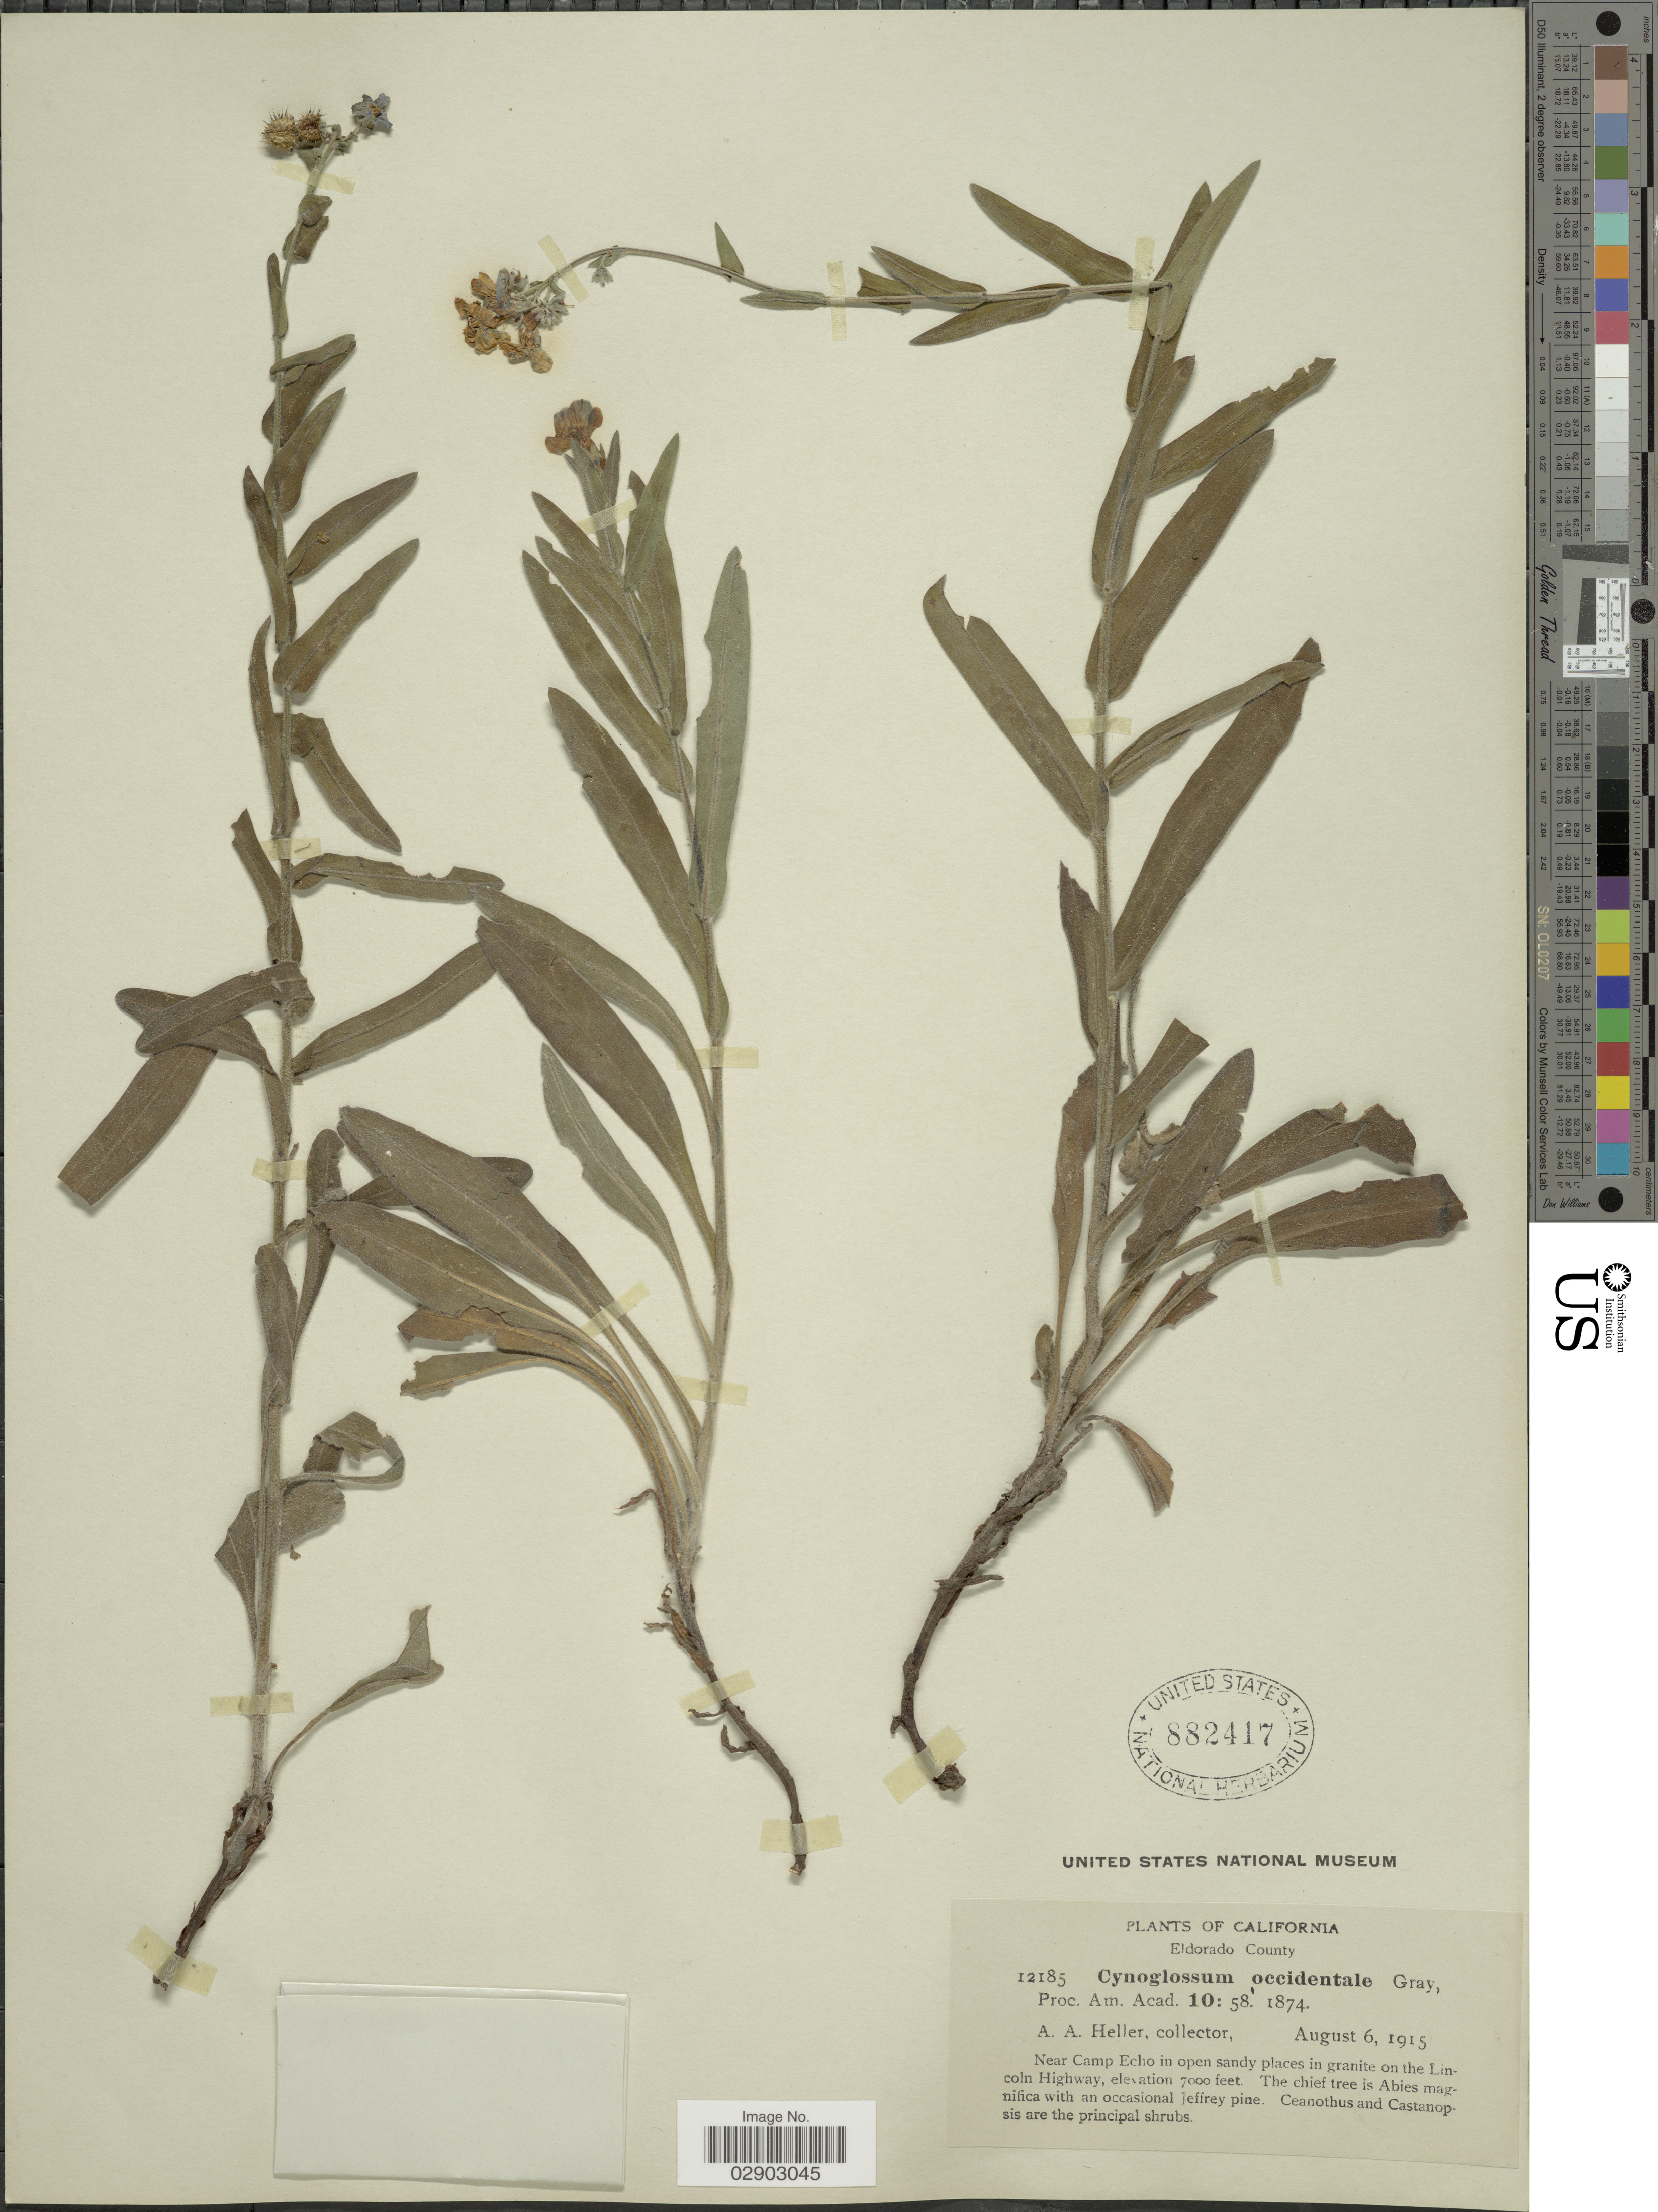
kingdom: Plantae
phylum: Tracheophyta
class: Magnoliopsida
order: Boraginales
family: Boraginaceae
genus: Cynoglossum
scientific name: Cynoglossum occidentale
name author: A. Gray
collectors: A. A. Heller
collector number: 12185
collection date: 1915-08-06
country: United States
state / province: California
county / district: El Dorado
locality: Eldorado County. Near Camp Echo in open sandy places in granite on the Lincoln Highway.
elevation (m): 2134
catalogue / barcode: US 882417